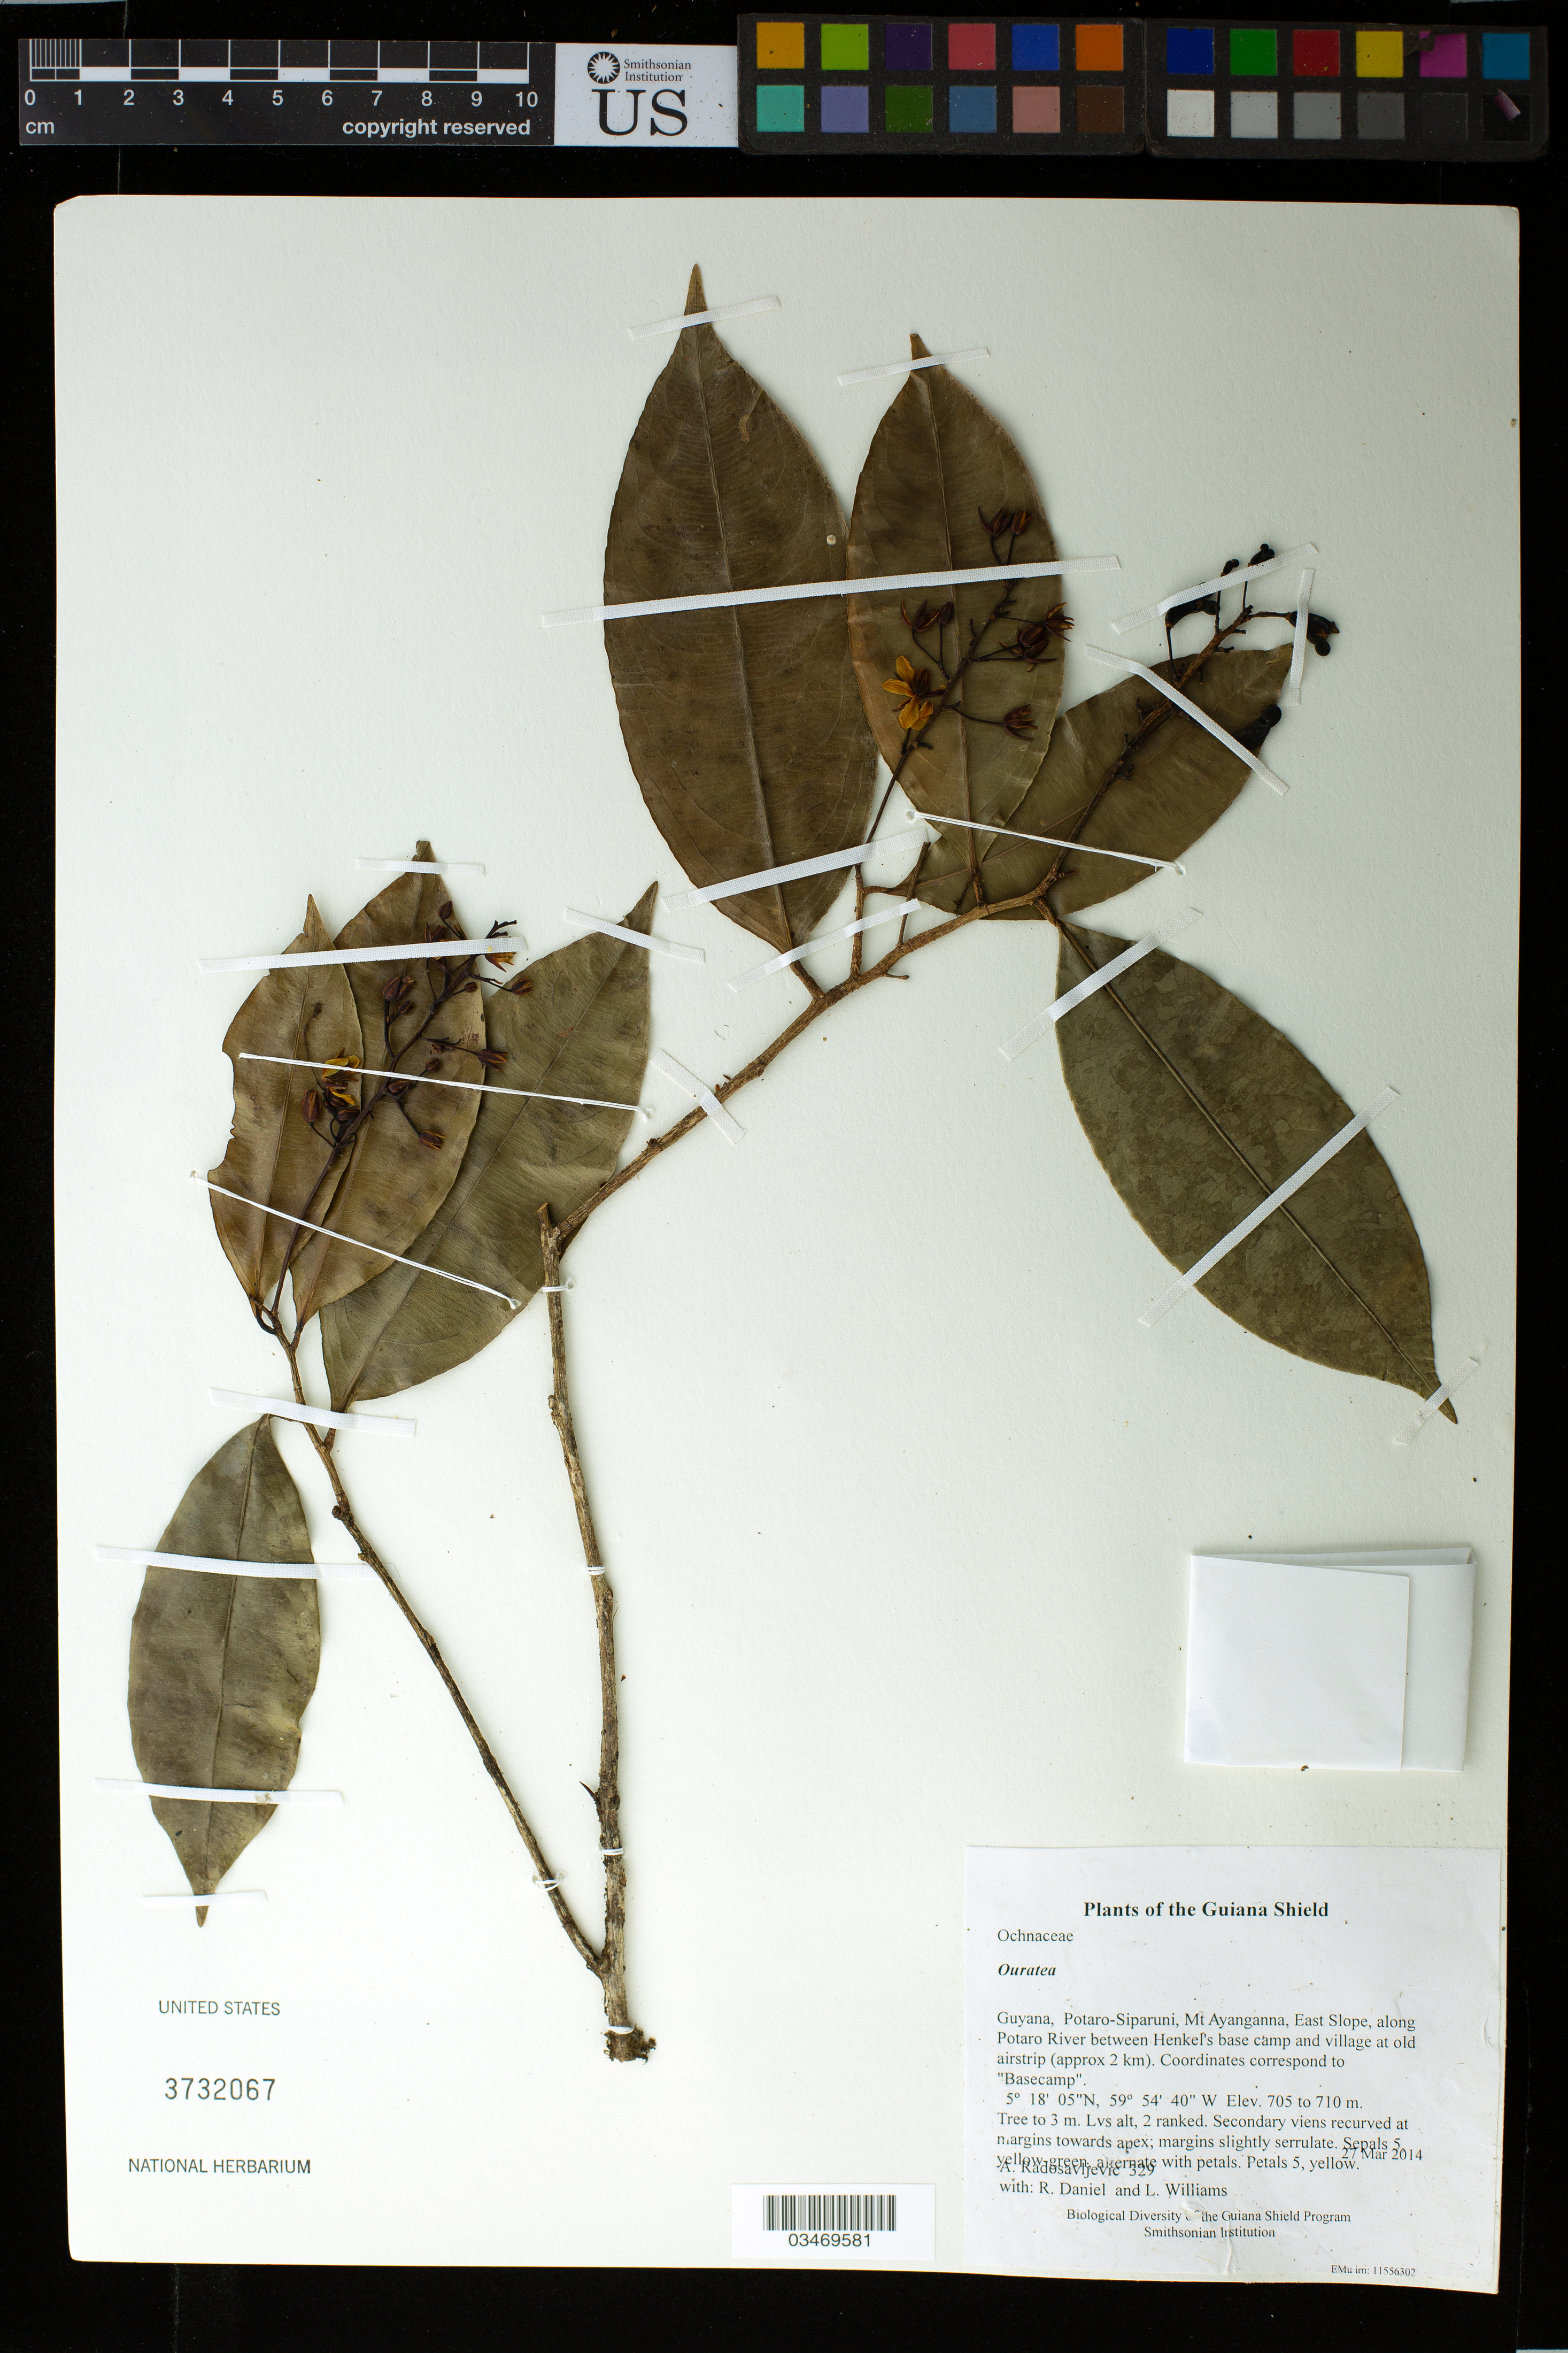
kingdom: Plantae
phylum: Tracheophyta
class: Magnoliopsida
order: Malpighiales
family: Ochnaceae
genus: Ouratea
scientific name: Ouratea sp.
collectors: A. Radosavljevic, R. Daniel & L. Williams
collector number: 329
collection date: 2014-03-27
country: Guyana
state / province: Potaro-Siparuni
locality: Mt Ayanganna, East Slope, along Potaro River between Henkel's base camp and village at old airstrip (approx 2 km). Coordinates correspond to "Basecamp".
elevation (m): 705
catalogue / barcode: US 3732067